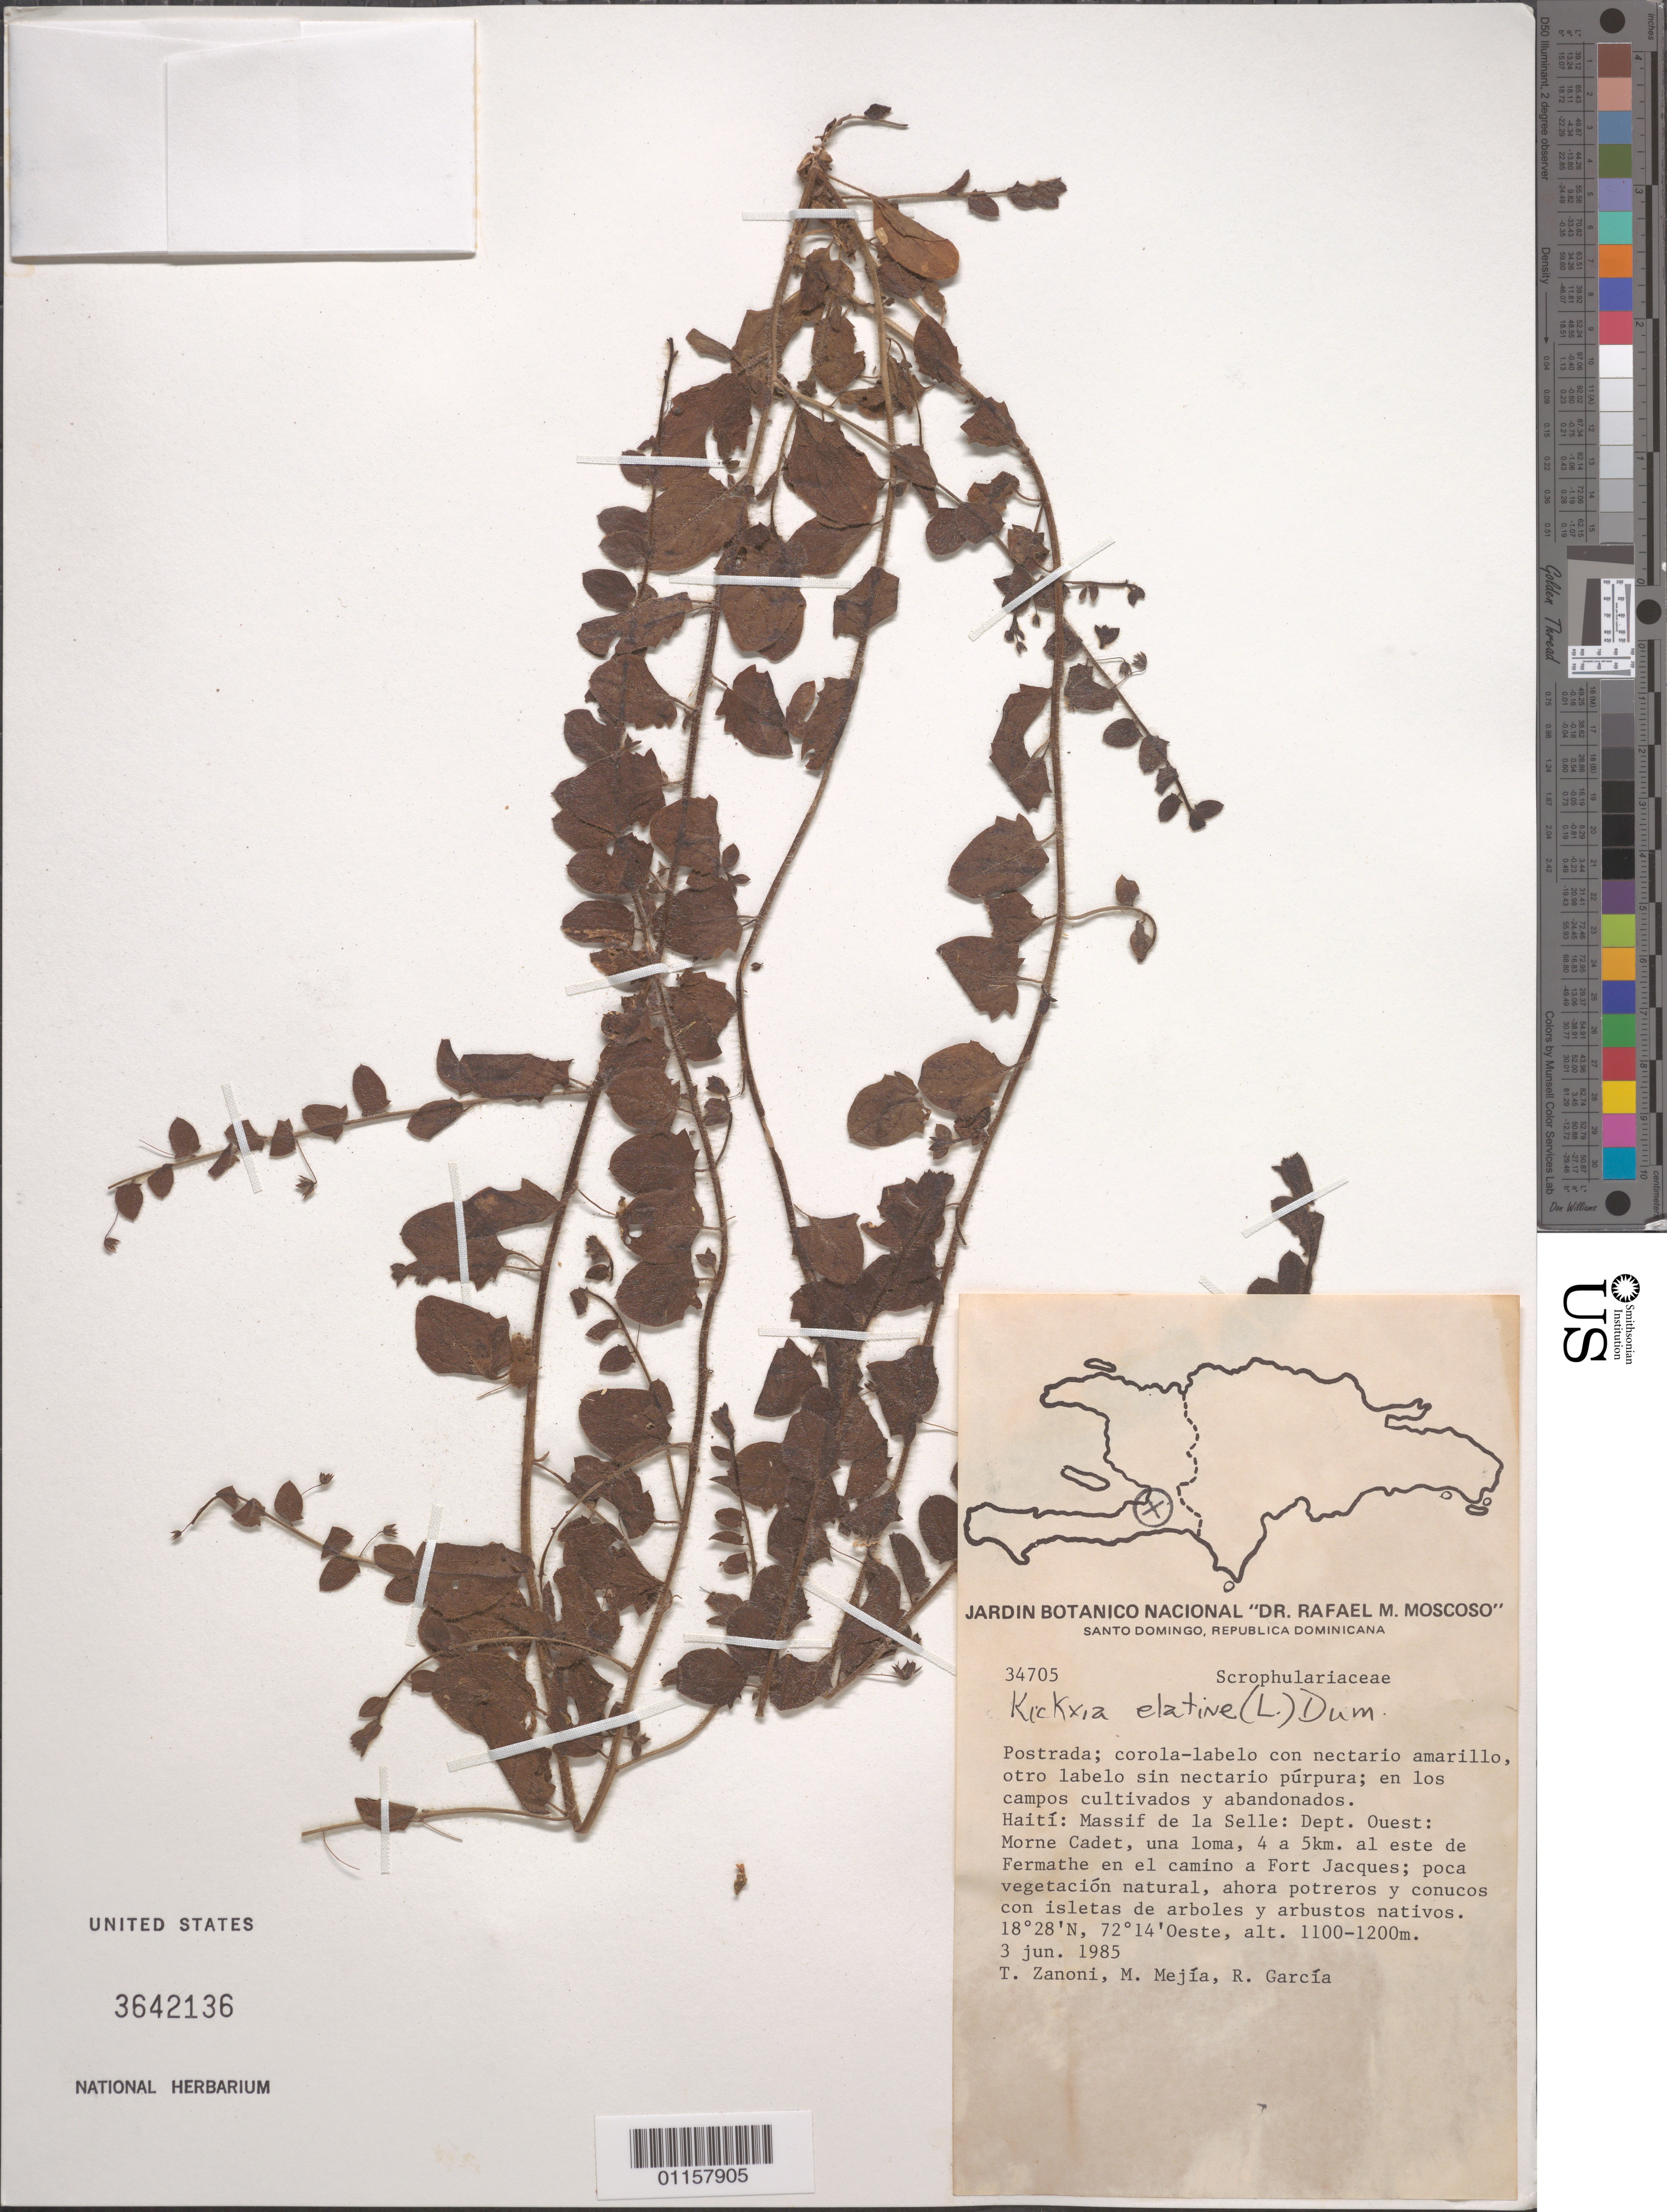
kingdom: Plantae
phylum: Tracheophyta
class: Magnoliopsida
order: Lamiales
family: Plantaginaceae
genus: Kickxia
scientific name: Kickxia elatine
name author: (L.) Dumort.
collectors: T. A. Zanoni, M. Mejia & R. García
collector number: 34705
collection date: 1985-06-03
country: Haiti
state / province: Ouest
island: Hispaniola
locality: Massif de la Selle; Morne Cadet, una loma, 4 a 5 km al E de Fermathe, en el camino a Fort Jacques.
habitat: Poca vegetación natural, ahora potreros y conucos con isletas de arboles y arbustos nativos. En los campos cultivados y abandonados.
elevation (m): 1100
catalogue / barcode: US 3642136